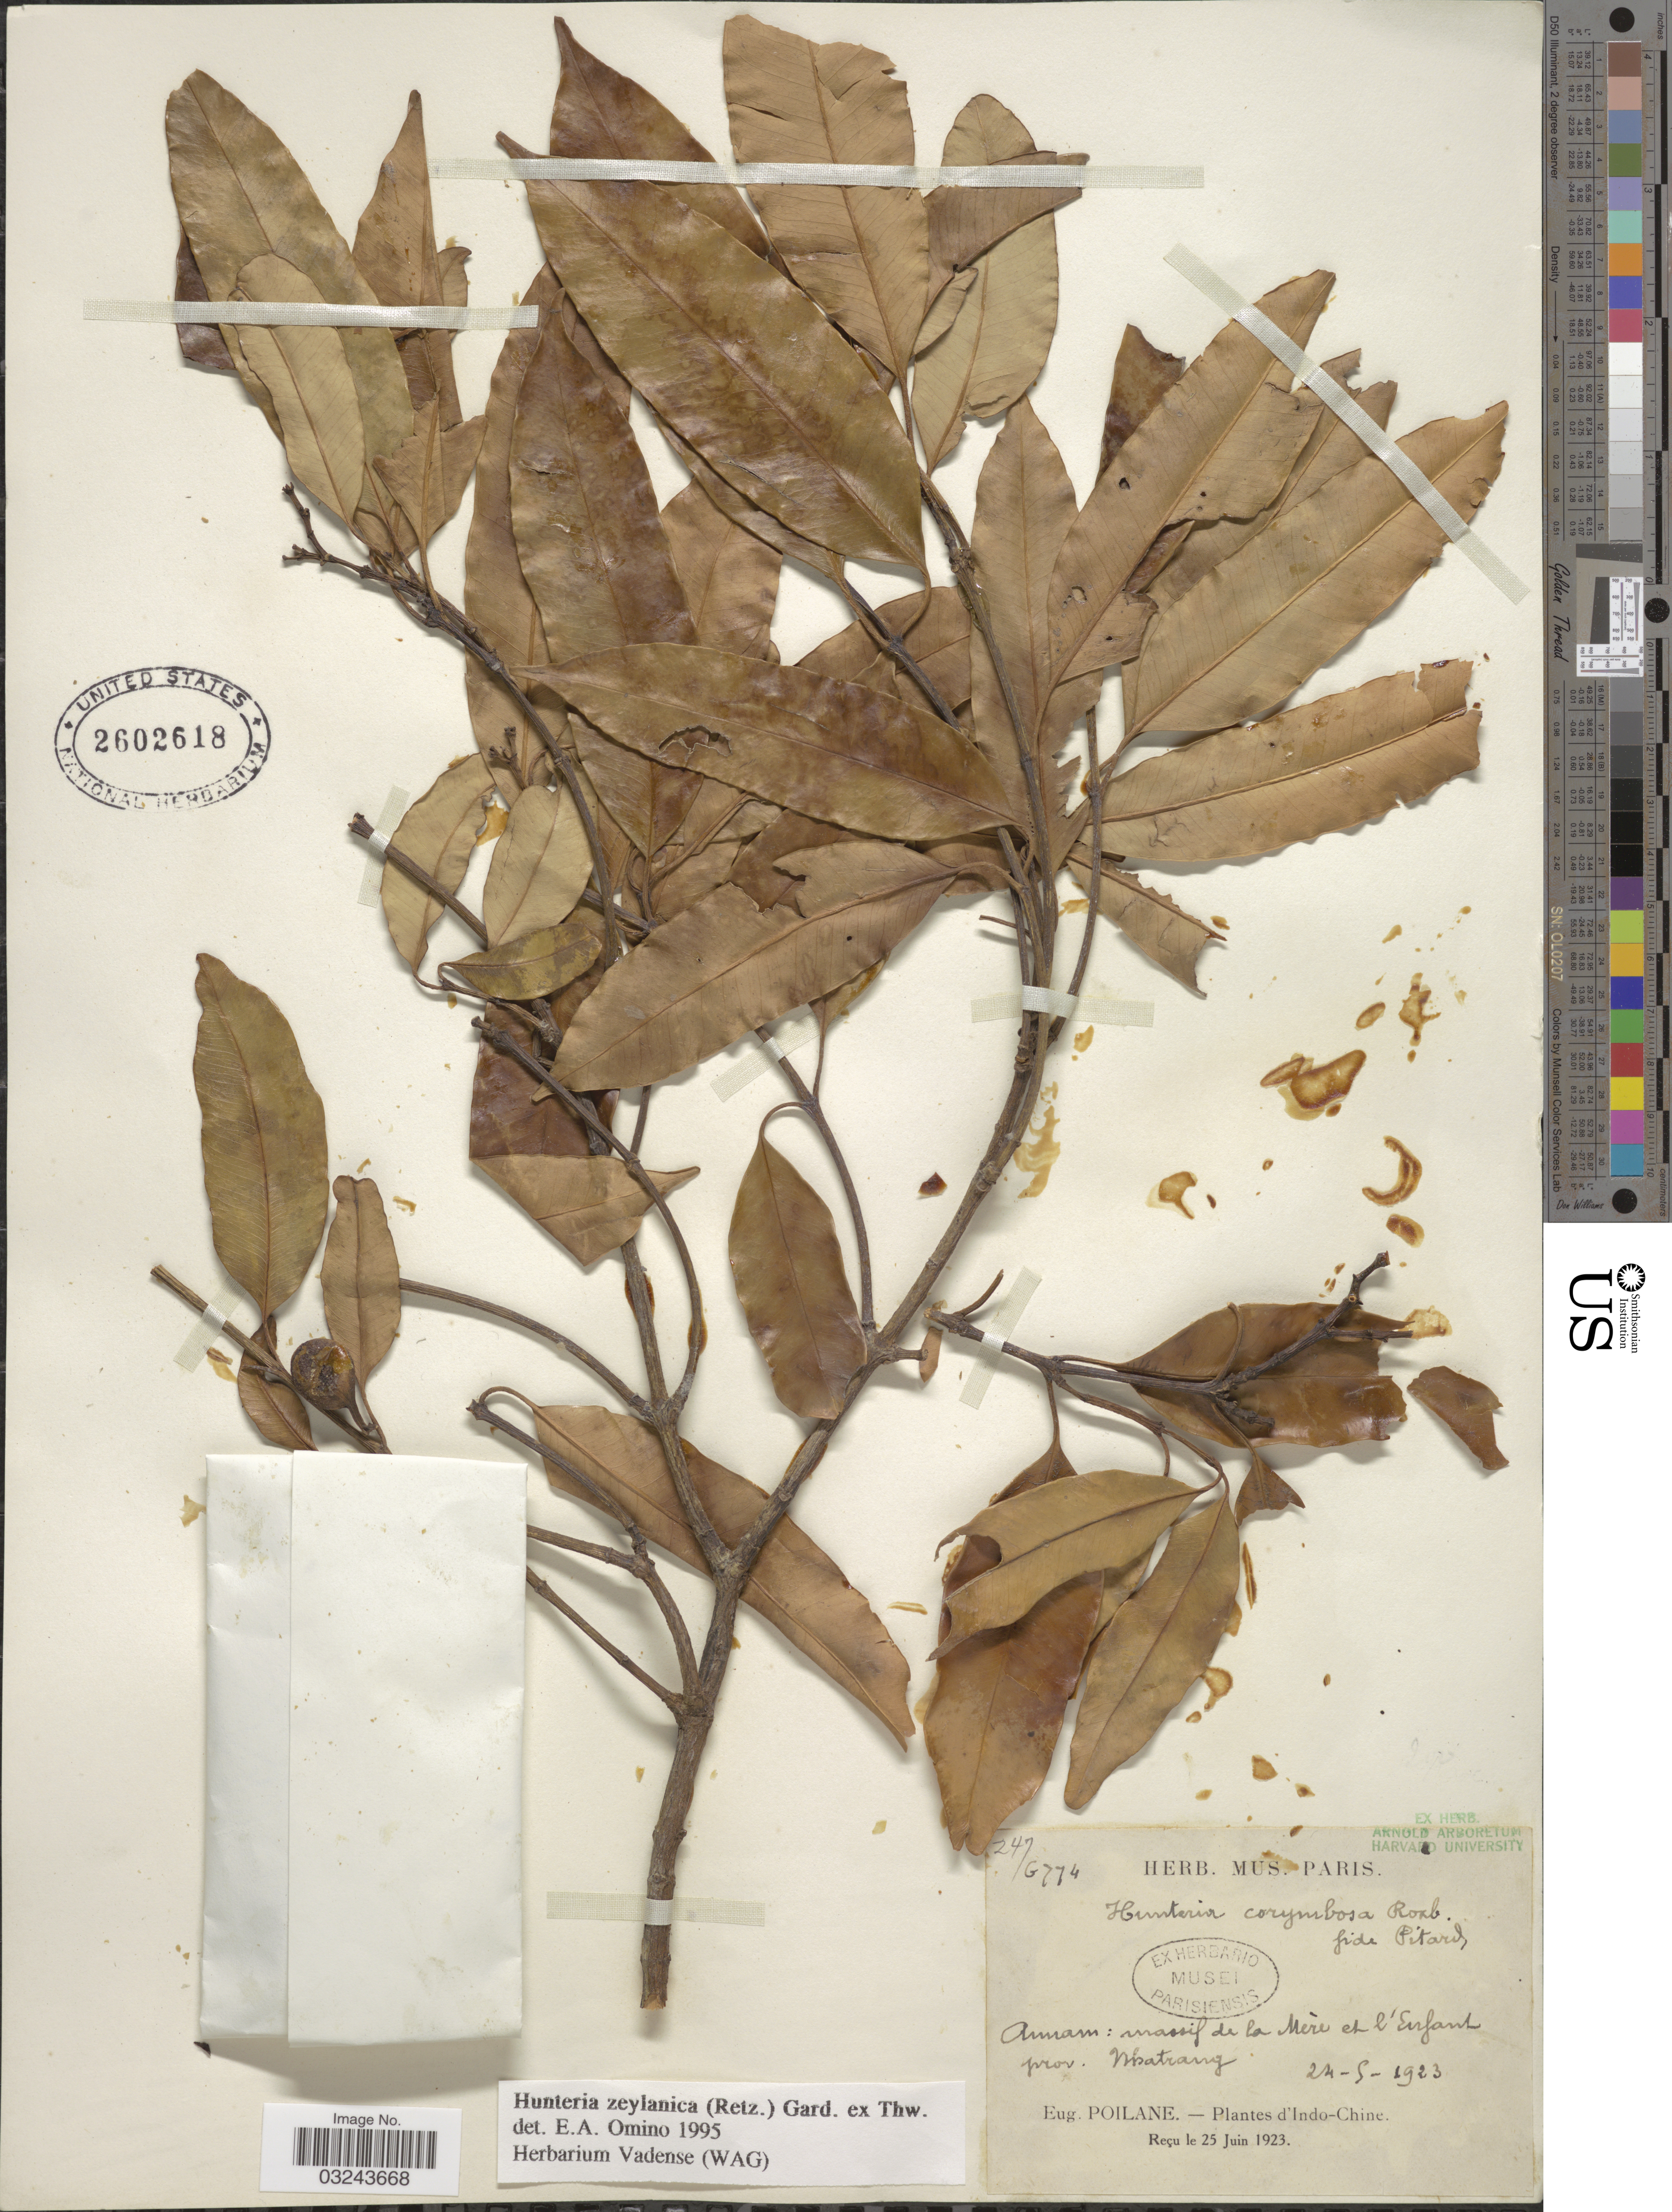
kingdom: Plantae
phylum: Tracheophyta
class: Magnoliopsida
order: Gentianales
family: Apocynaceae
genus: Hunteria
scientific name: Hunteria zeylanica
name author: (Retz.) Gardner ex Thwaites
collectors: E. Poilane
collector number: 247/G774*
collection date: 1923-05-24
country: Vietnam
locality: Annam: massif de la Mère et l'Enfant prov. Nhatrang.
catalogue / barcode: US 2602618